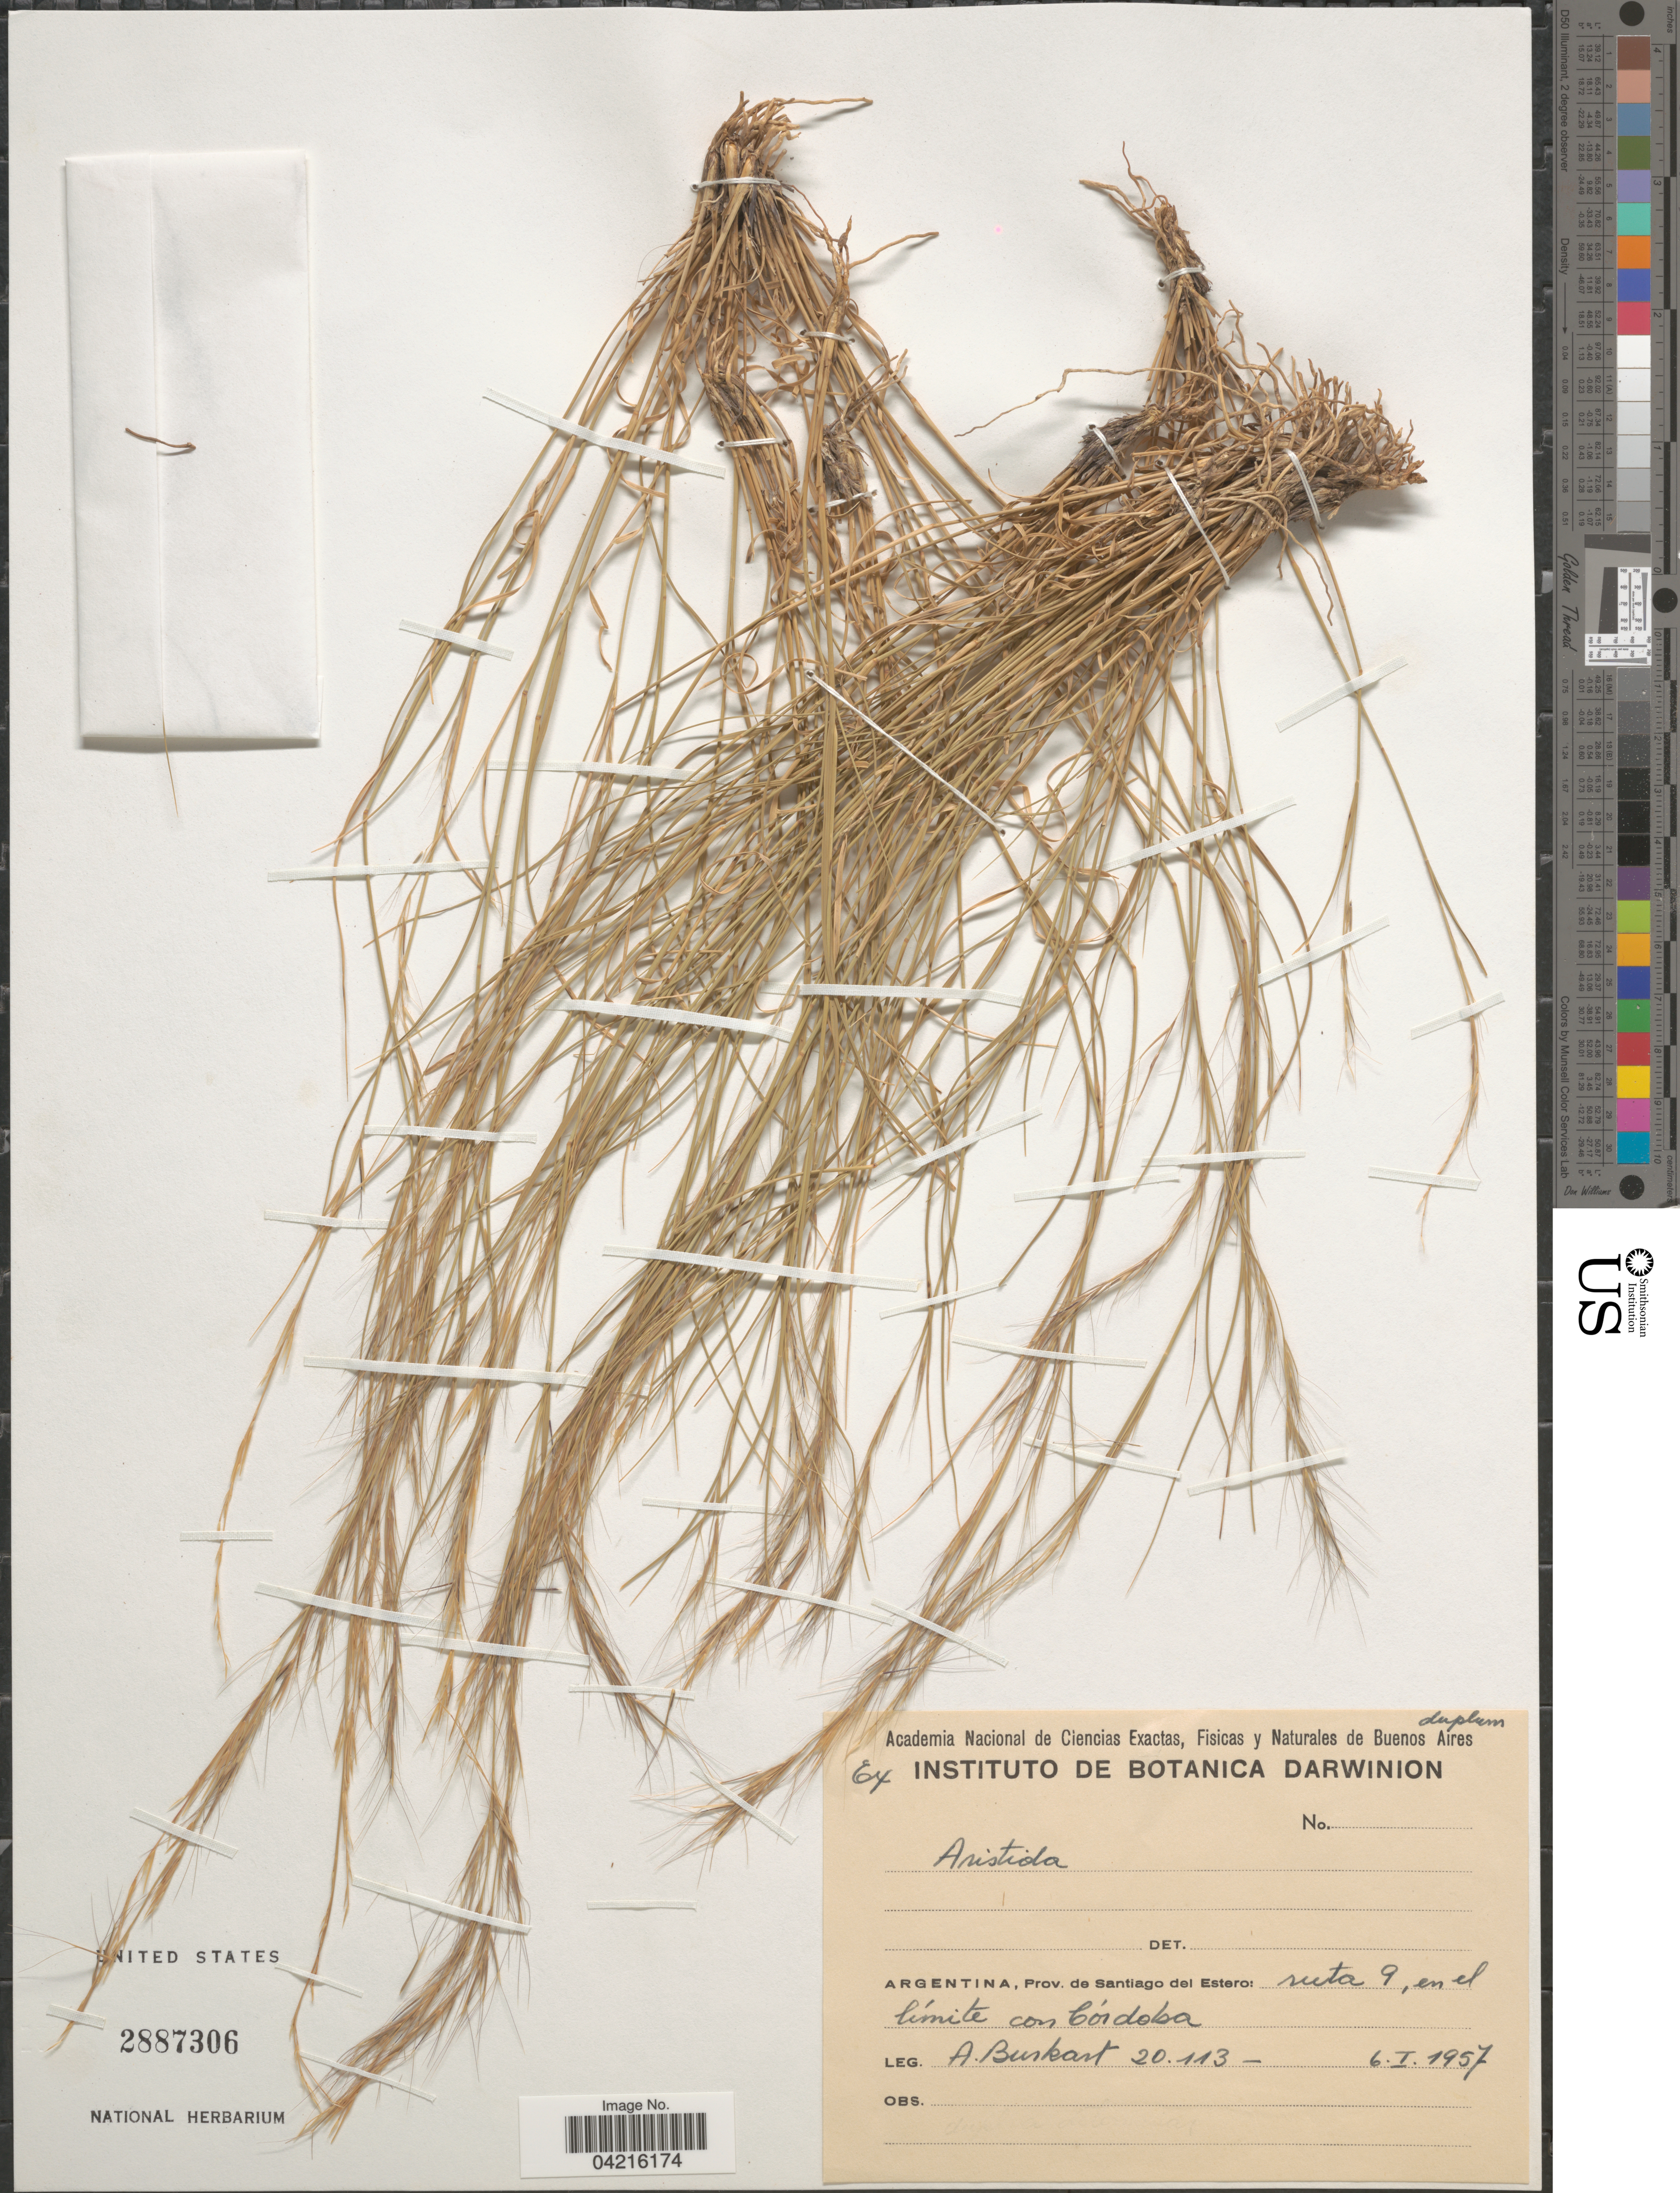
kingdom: Plantae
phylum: Tracheophyta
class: Liliopsida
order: Poales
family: Poaceae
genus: Aristida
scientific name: Aristida sp.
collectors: A. E. Burkart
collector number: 20113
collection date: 1957-01-06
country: Argentina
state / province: Santiago del Estero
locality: Ruta 9, en el límite con Córdoba.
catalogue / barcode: US 2887306